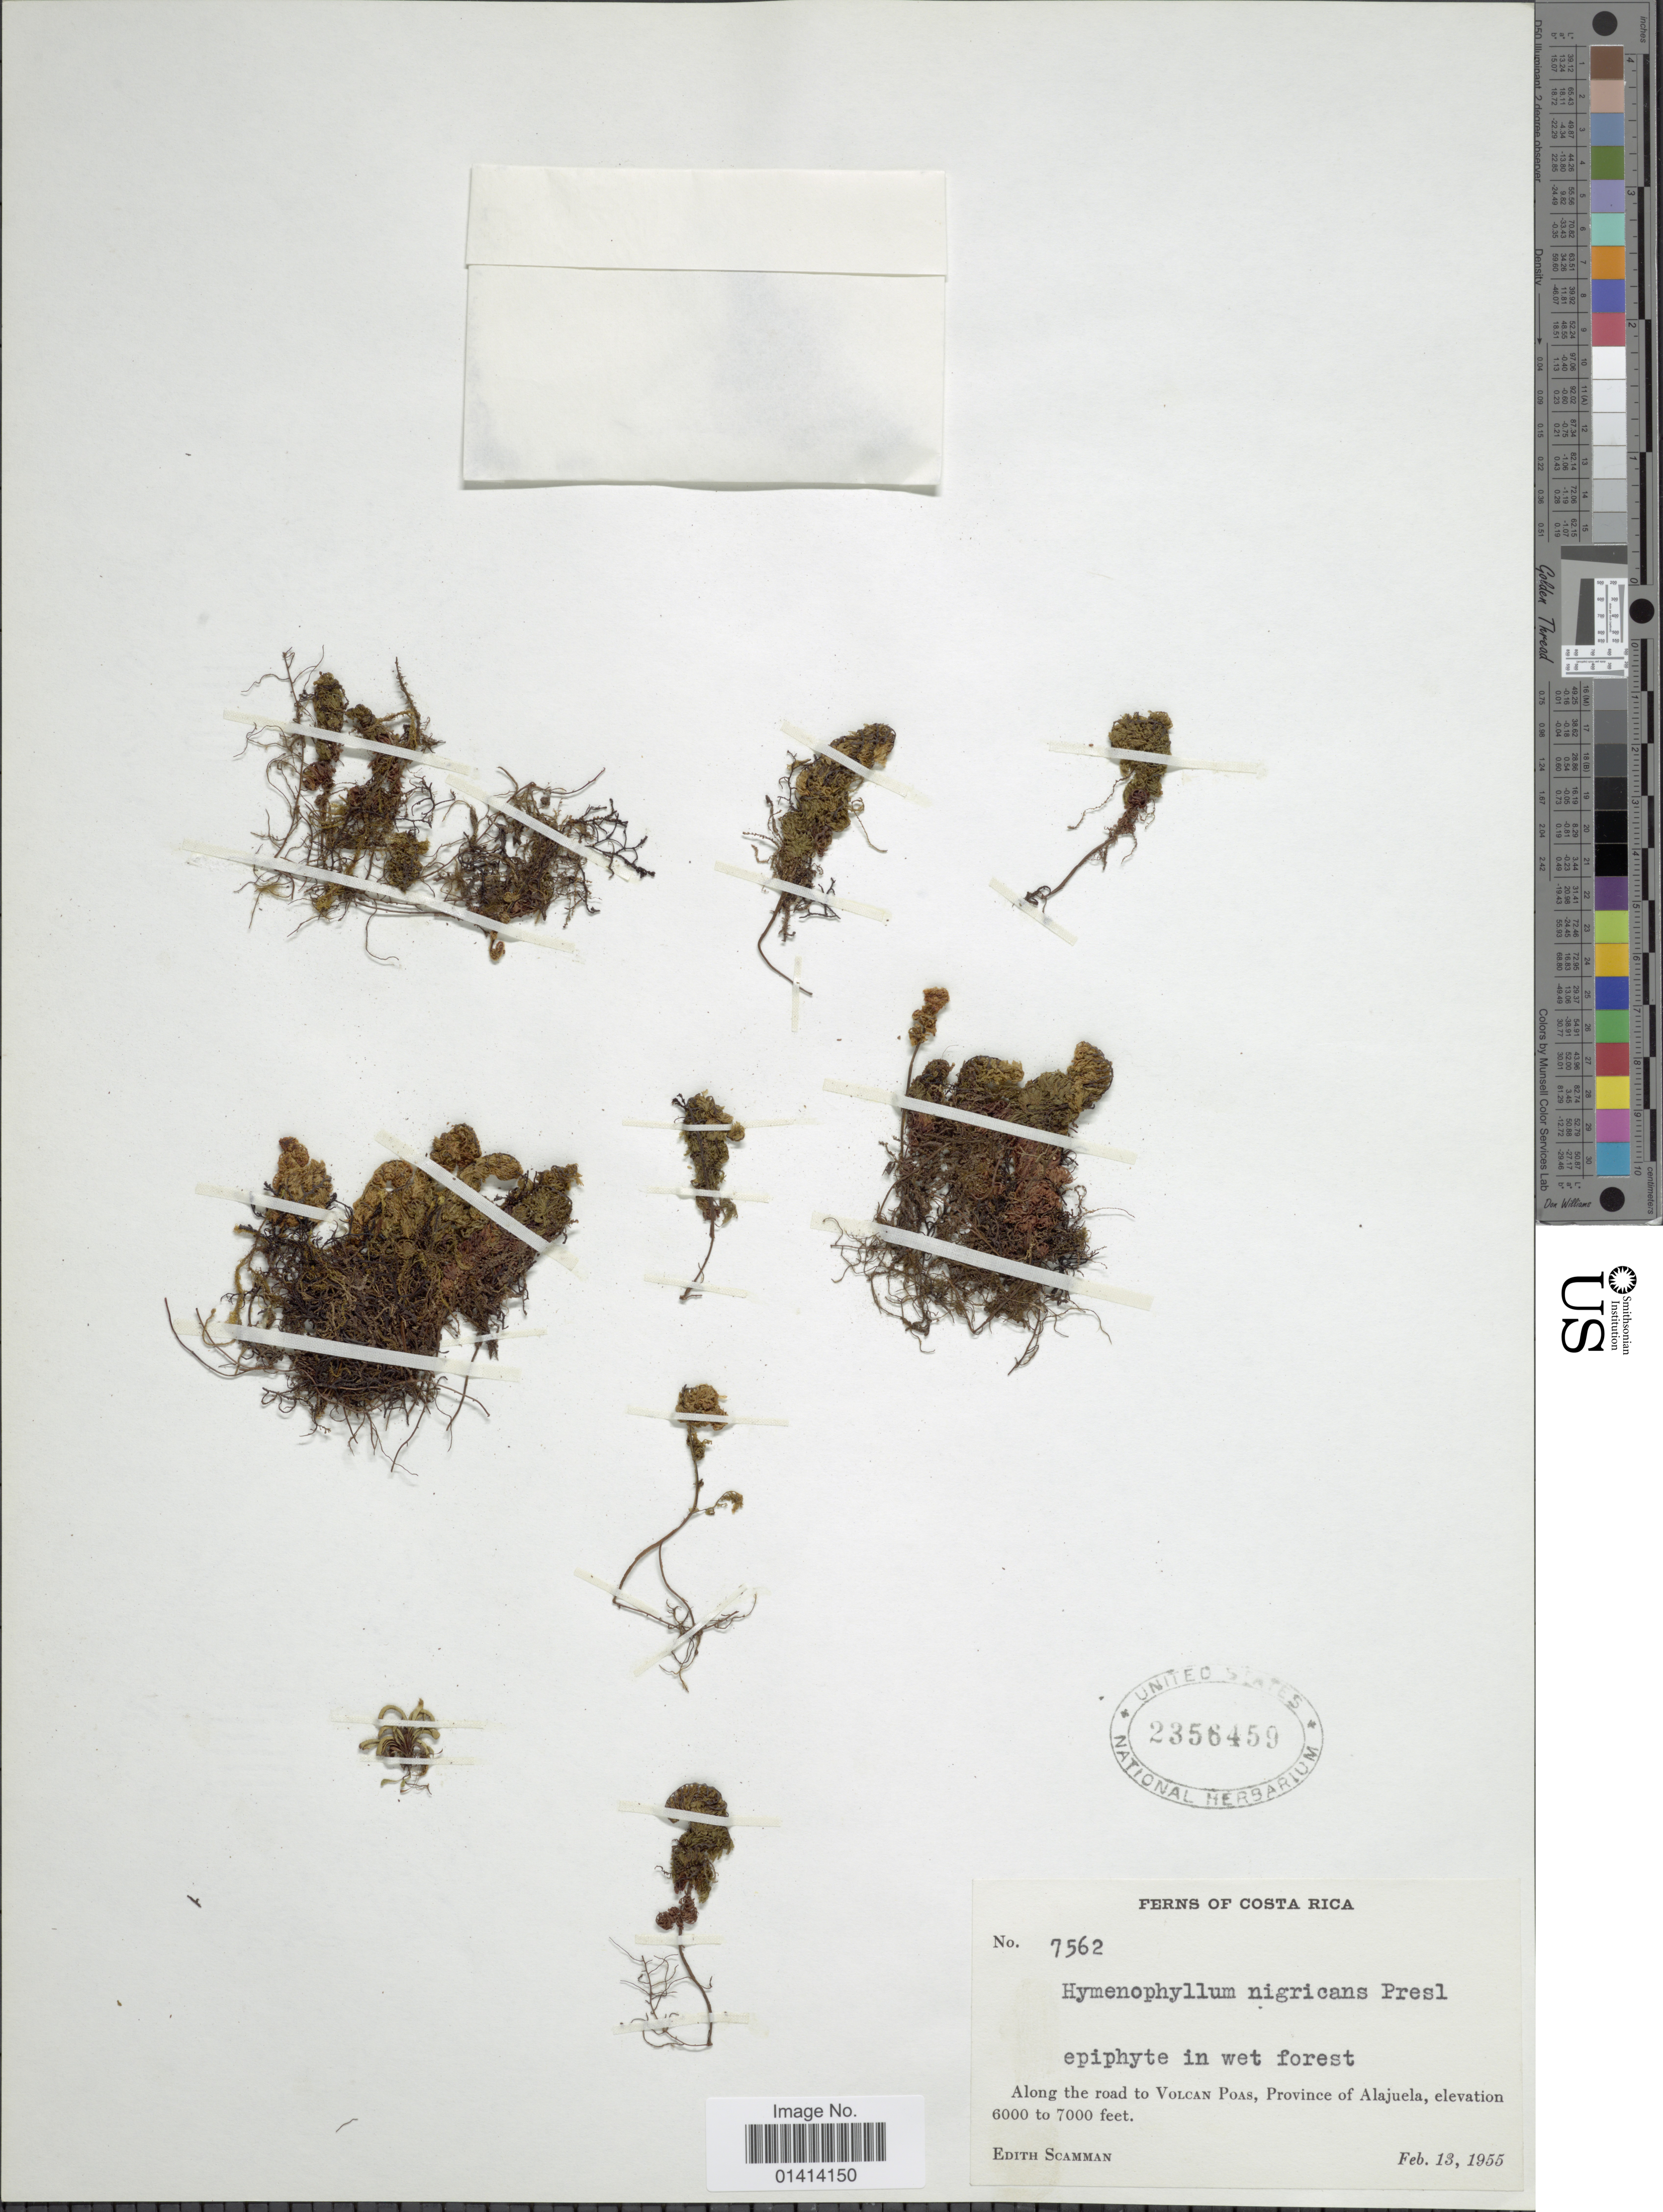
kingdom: Plantae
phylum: Tracheophyta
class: Polypodiopsida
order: Hymenophyllales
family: Hymenophyllaceae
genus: Hymenophyllum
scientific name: Hymenophyllum myriocarpum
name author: Hook.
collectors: E. Scamman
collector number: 7562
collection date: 1955-02-13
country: Costa Rica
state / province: Alajuela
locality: Along the road to Volcan Poas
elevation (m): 1829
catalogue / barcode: US 2356459